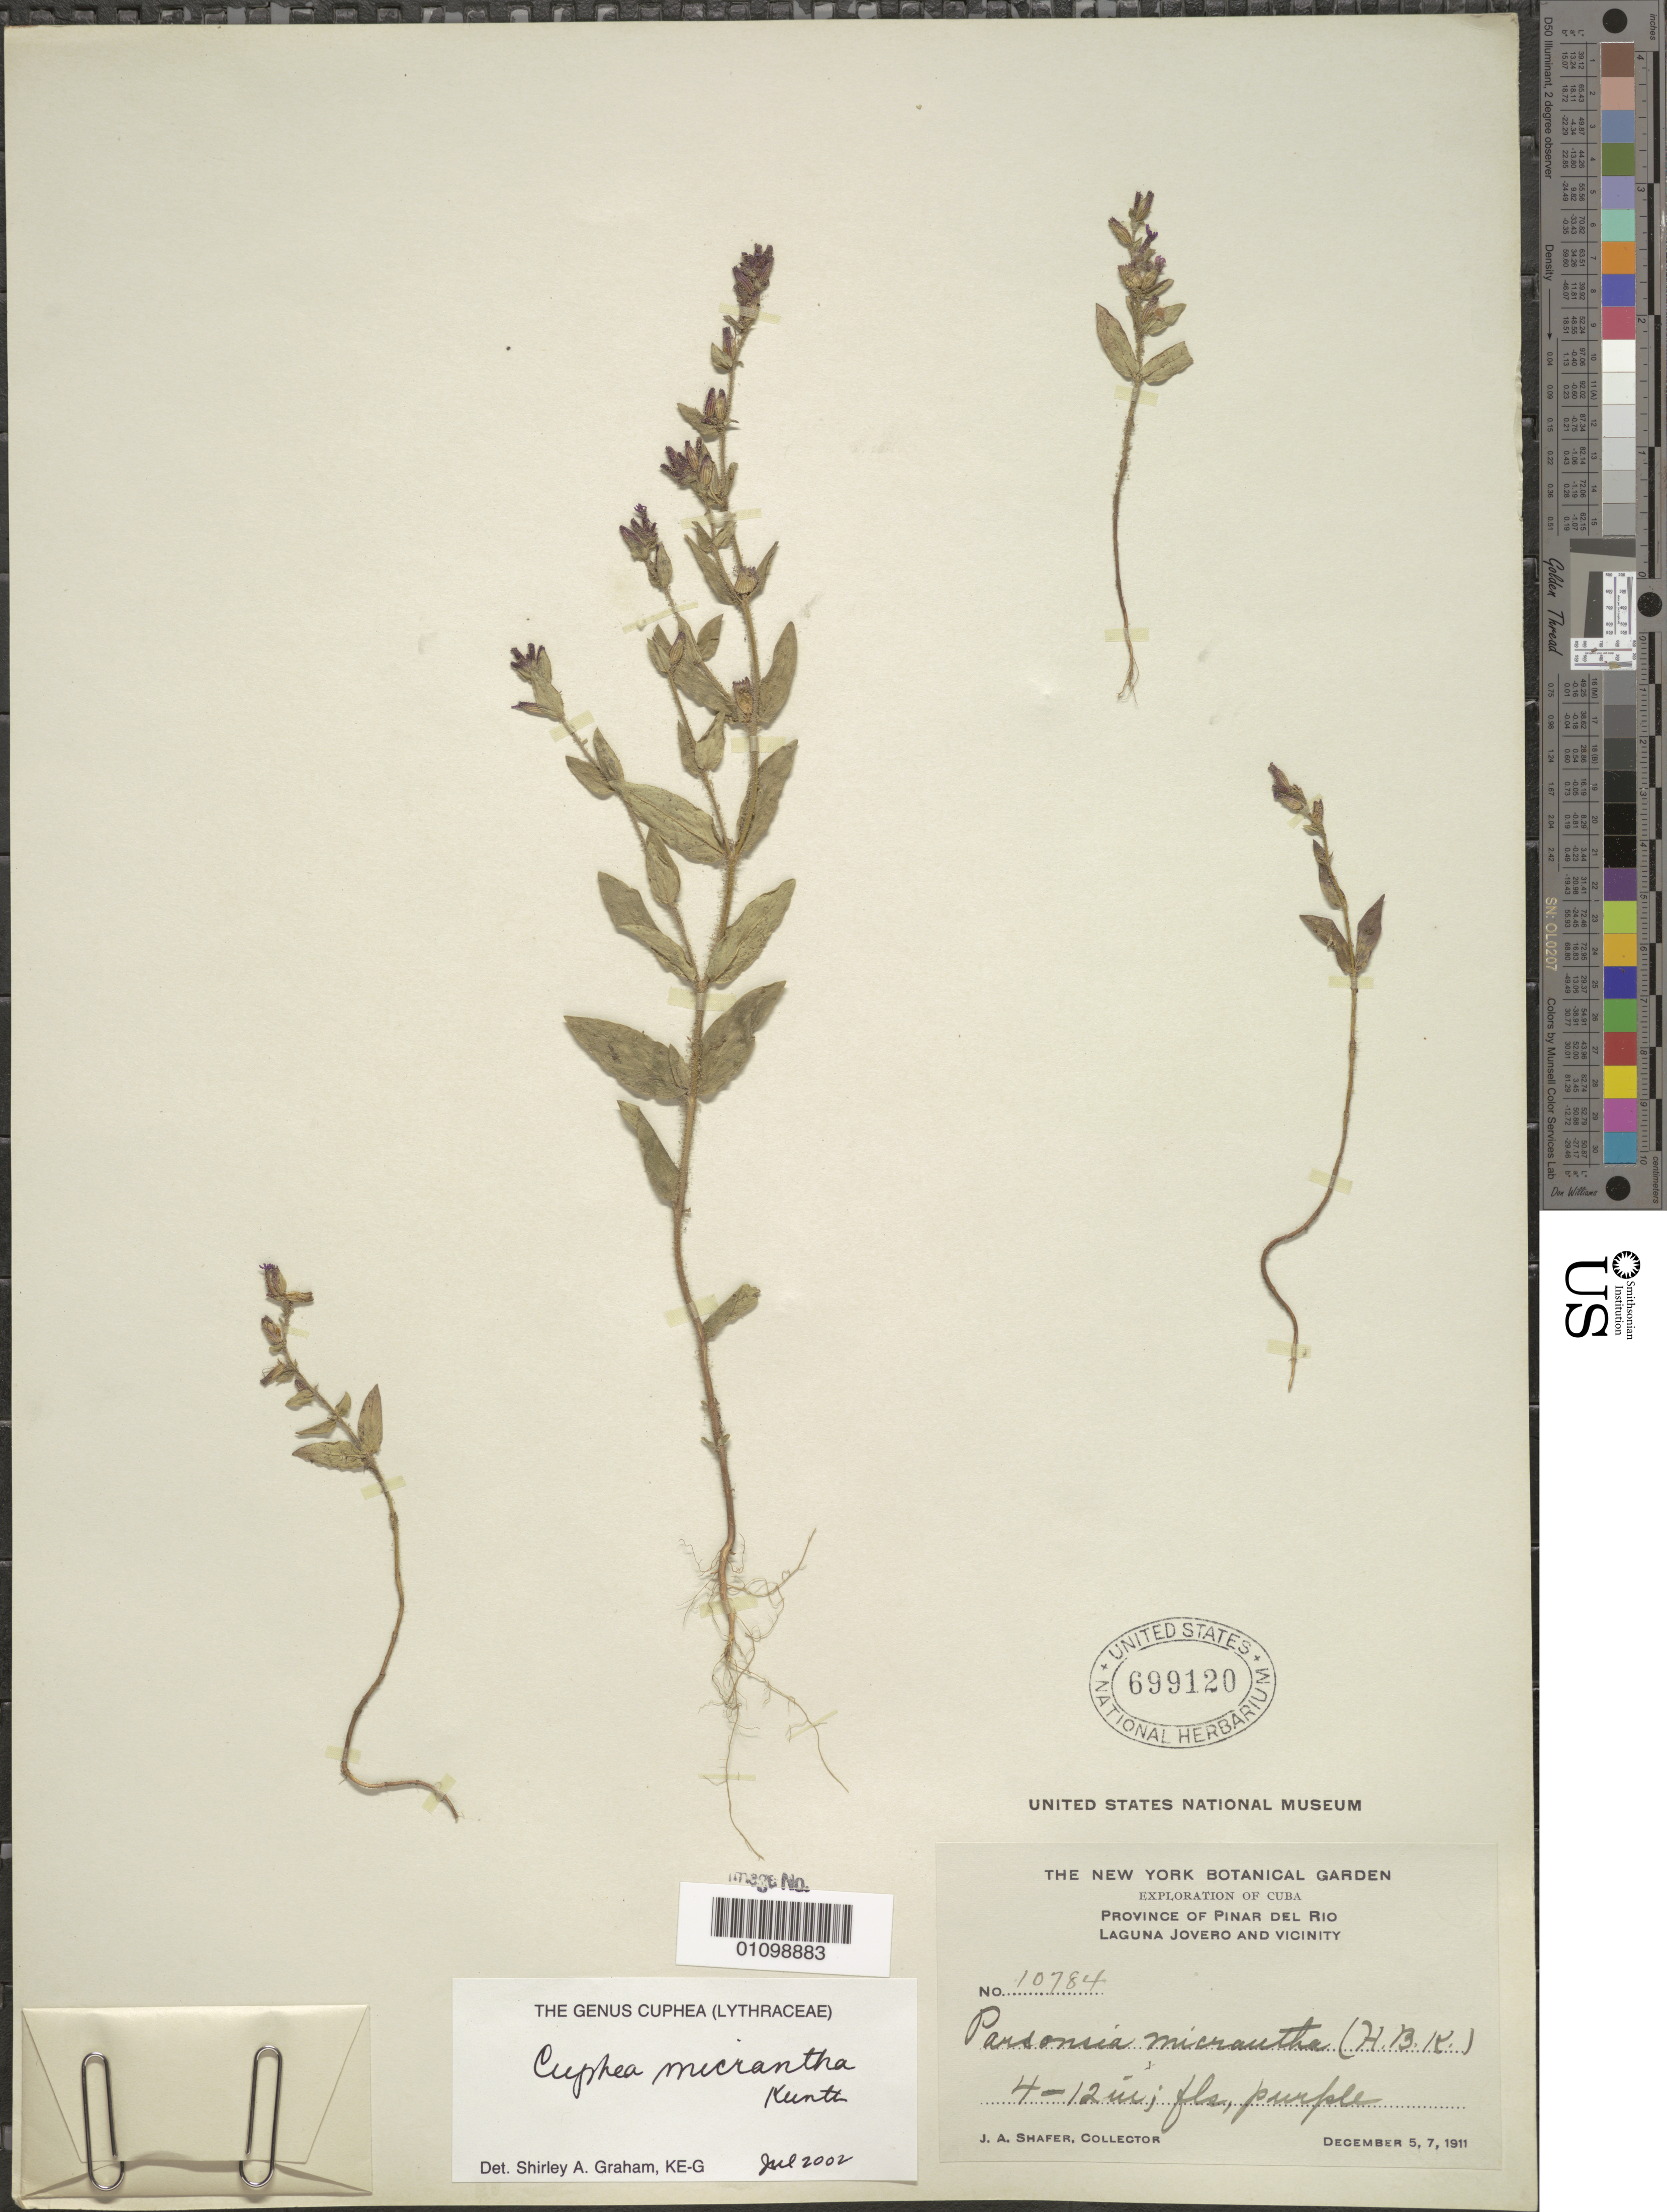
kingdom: Plantae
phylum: Tracheophyta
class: Magnoliopsida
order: Myrtales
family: Lythraceae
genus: Cuphea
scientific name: Cuphea micrantha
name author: Kunth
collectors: J. A. Shafer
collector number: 10784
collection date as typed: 05 Dec 1911 and 07 Dec 1911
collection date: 1911-12-05,1911-12-07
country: Cuba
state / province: Pinar del Rio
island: Cuba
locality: Laguna Jovero and Vicinity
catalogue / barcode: US 699120